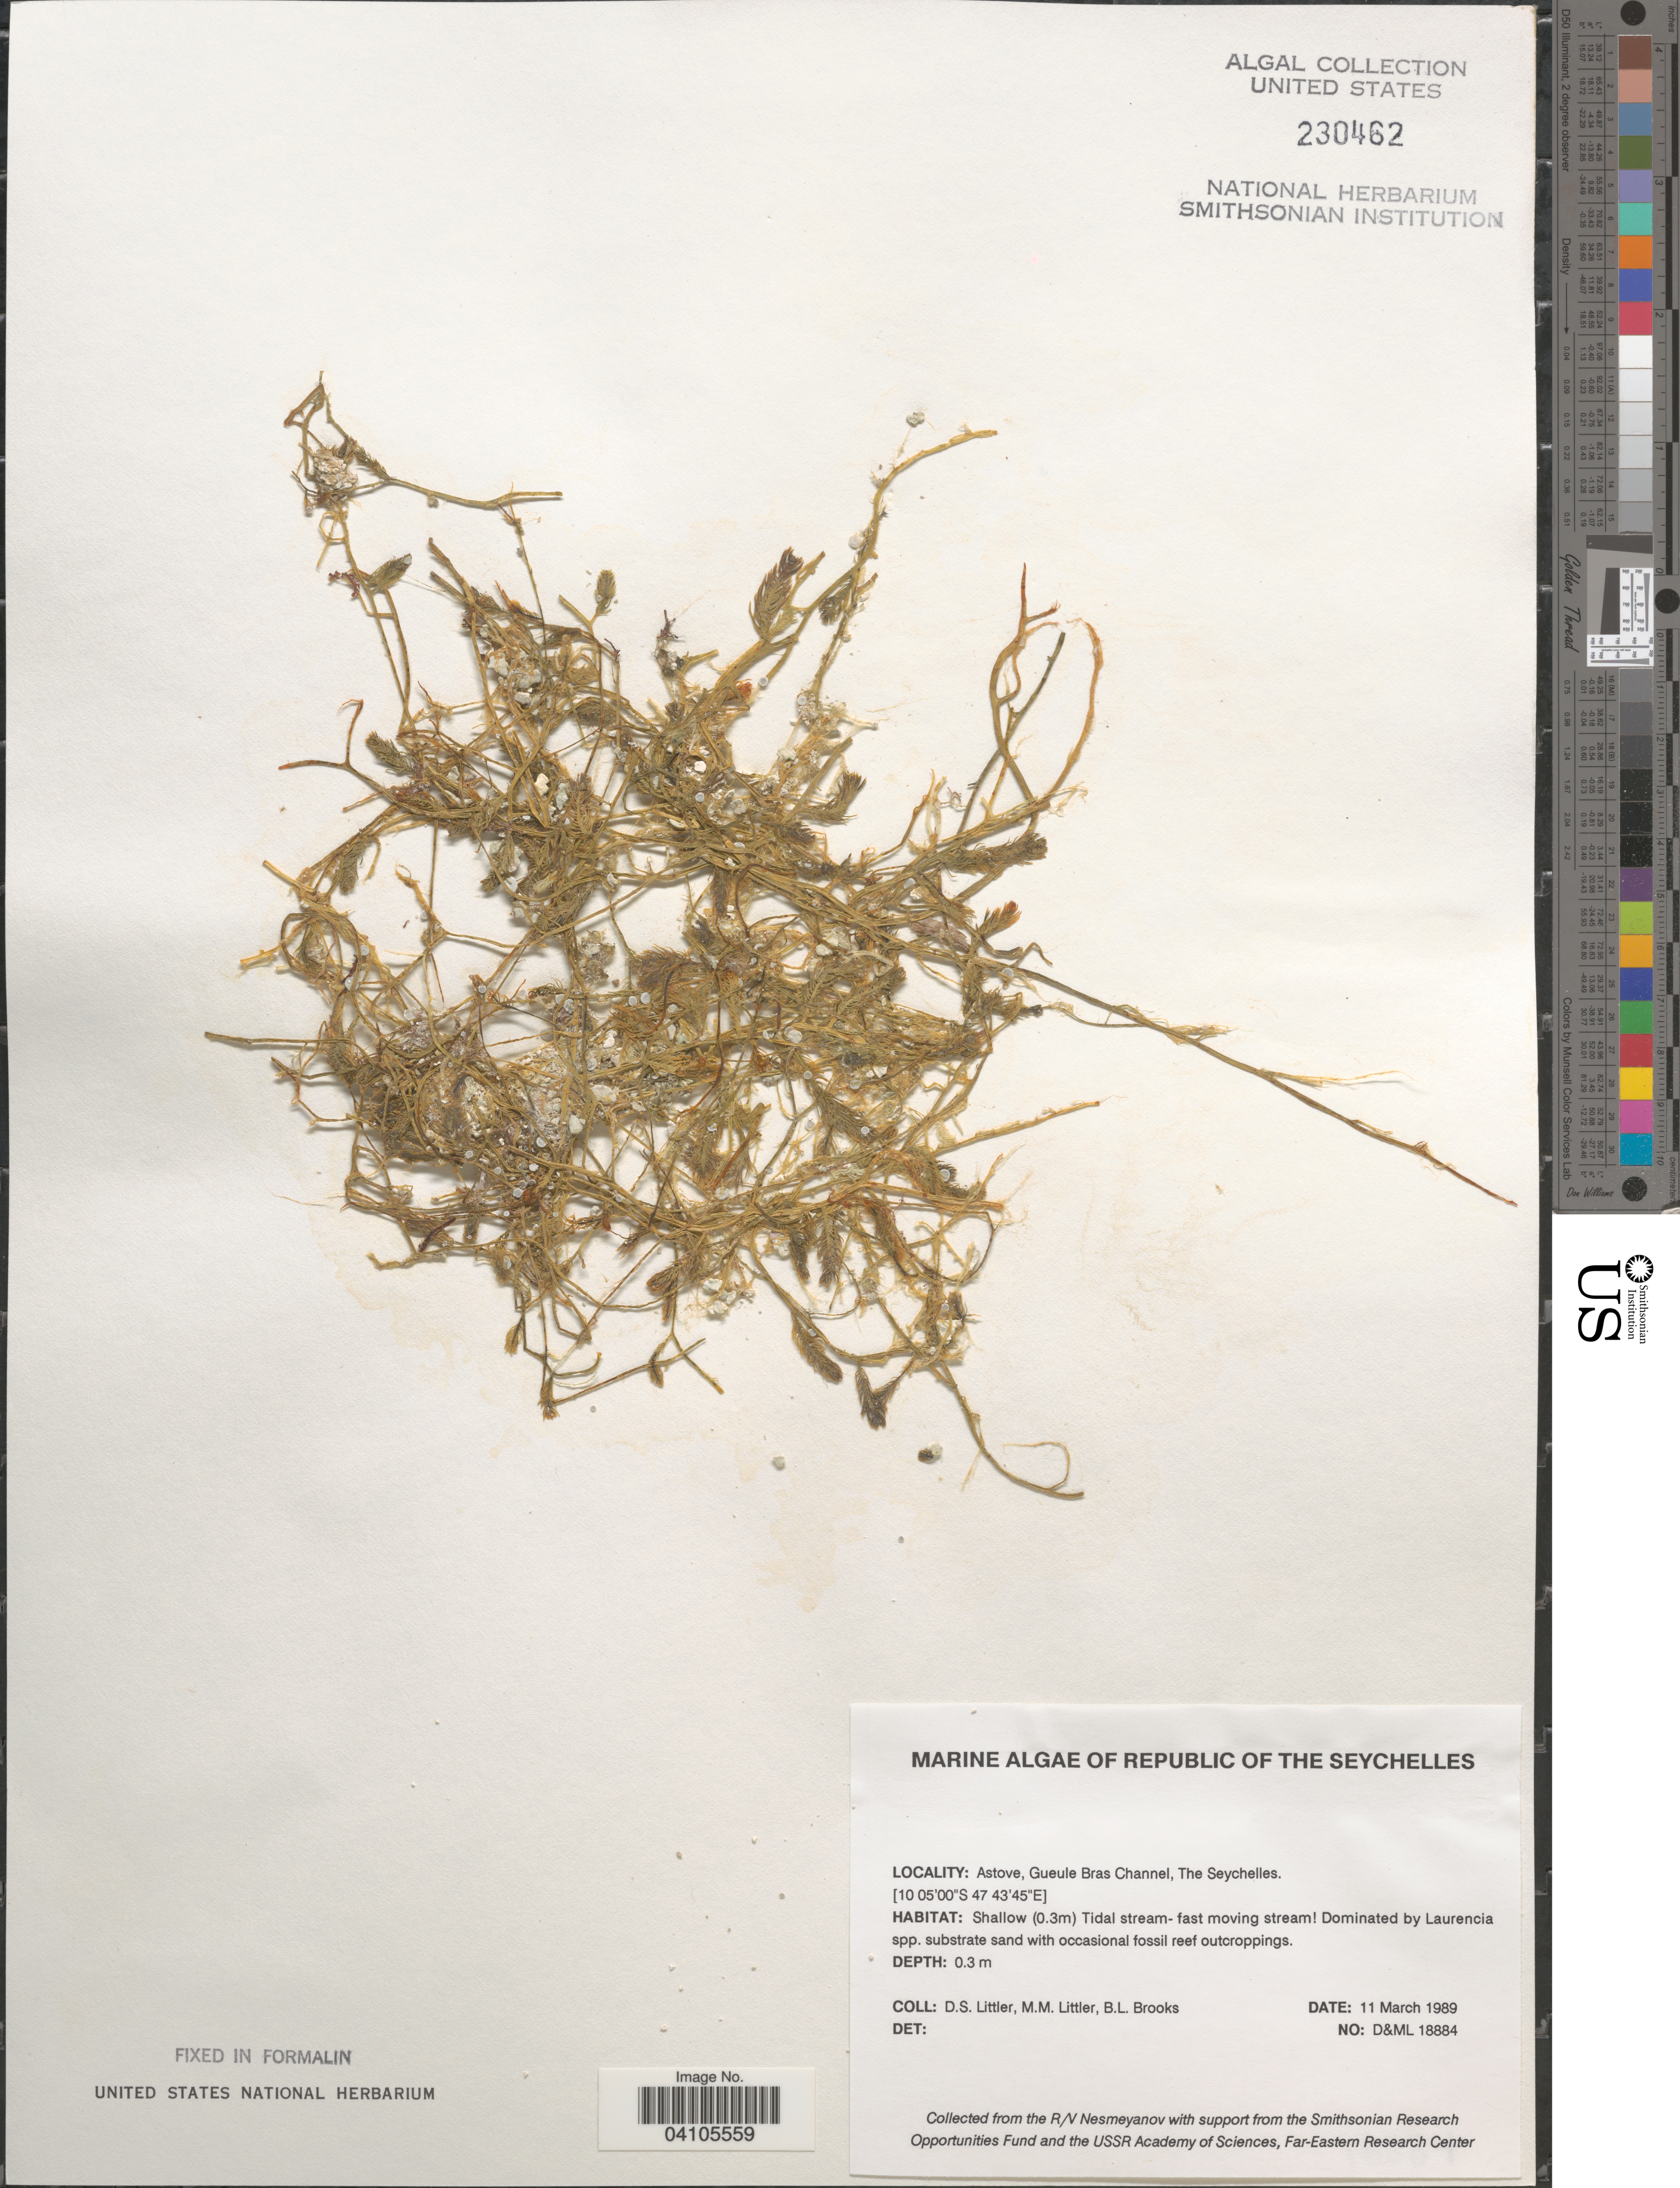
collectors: D. S. Littler & B. Brooks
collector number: D&ML 18884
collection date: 1989-03-11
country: Seychelles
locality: Astove, Gueule Bras Channel.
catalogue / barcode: US 230462